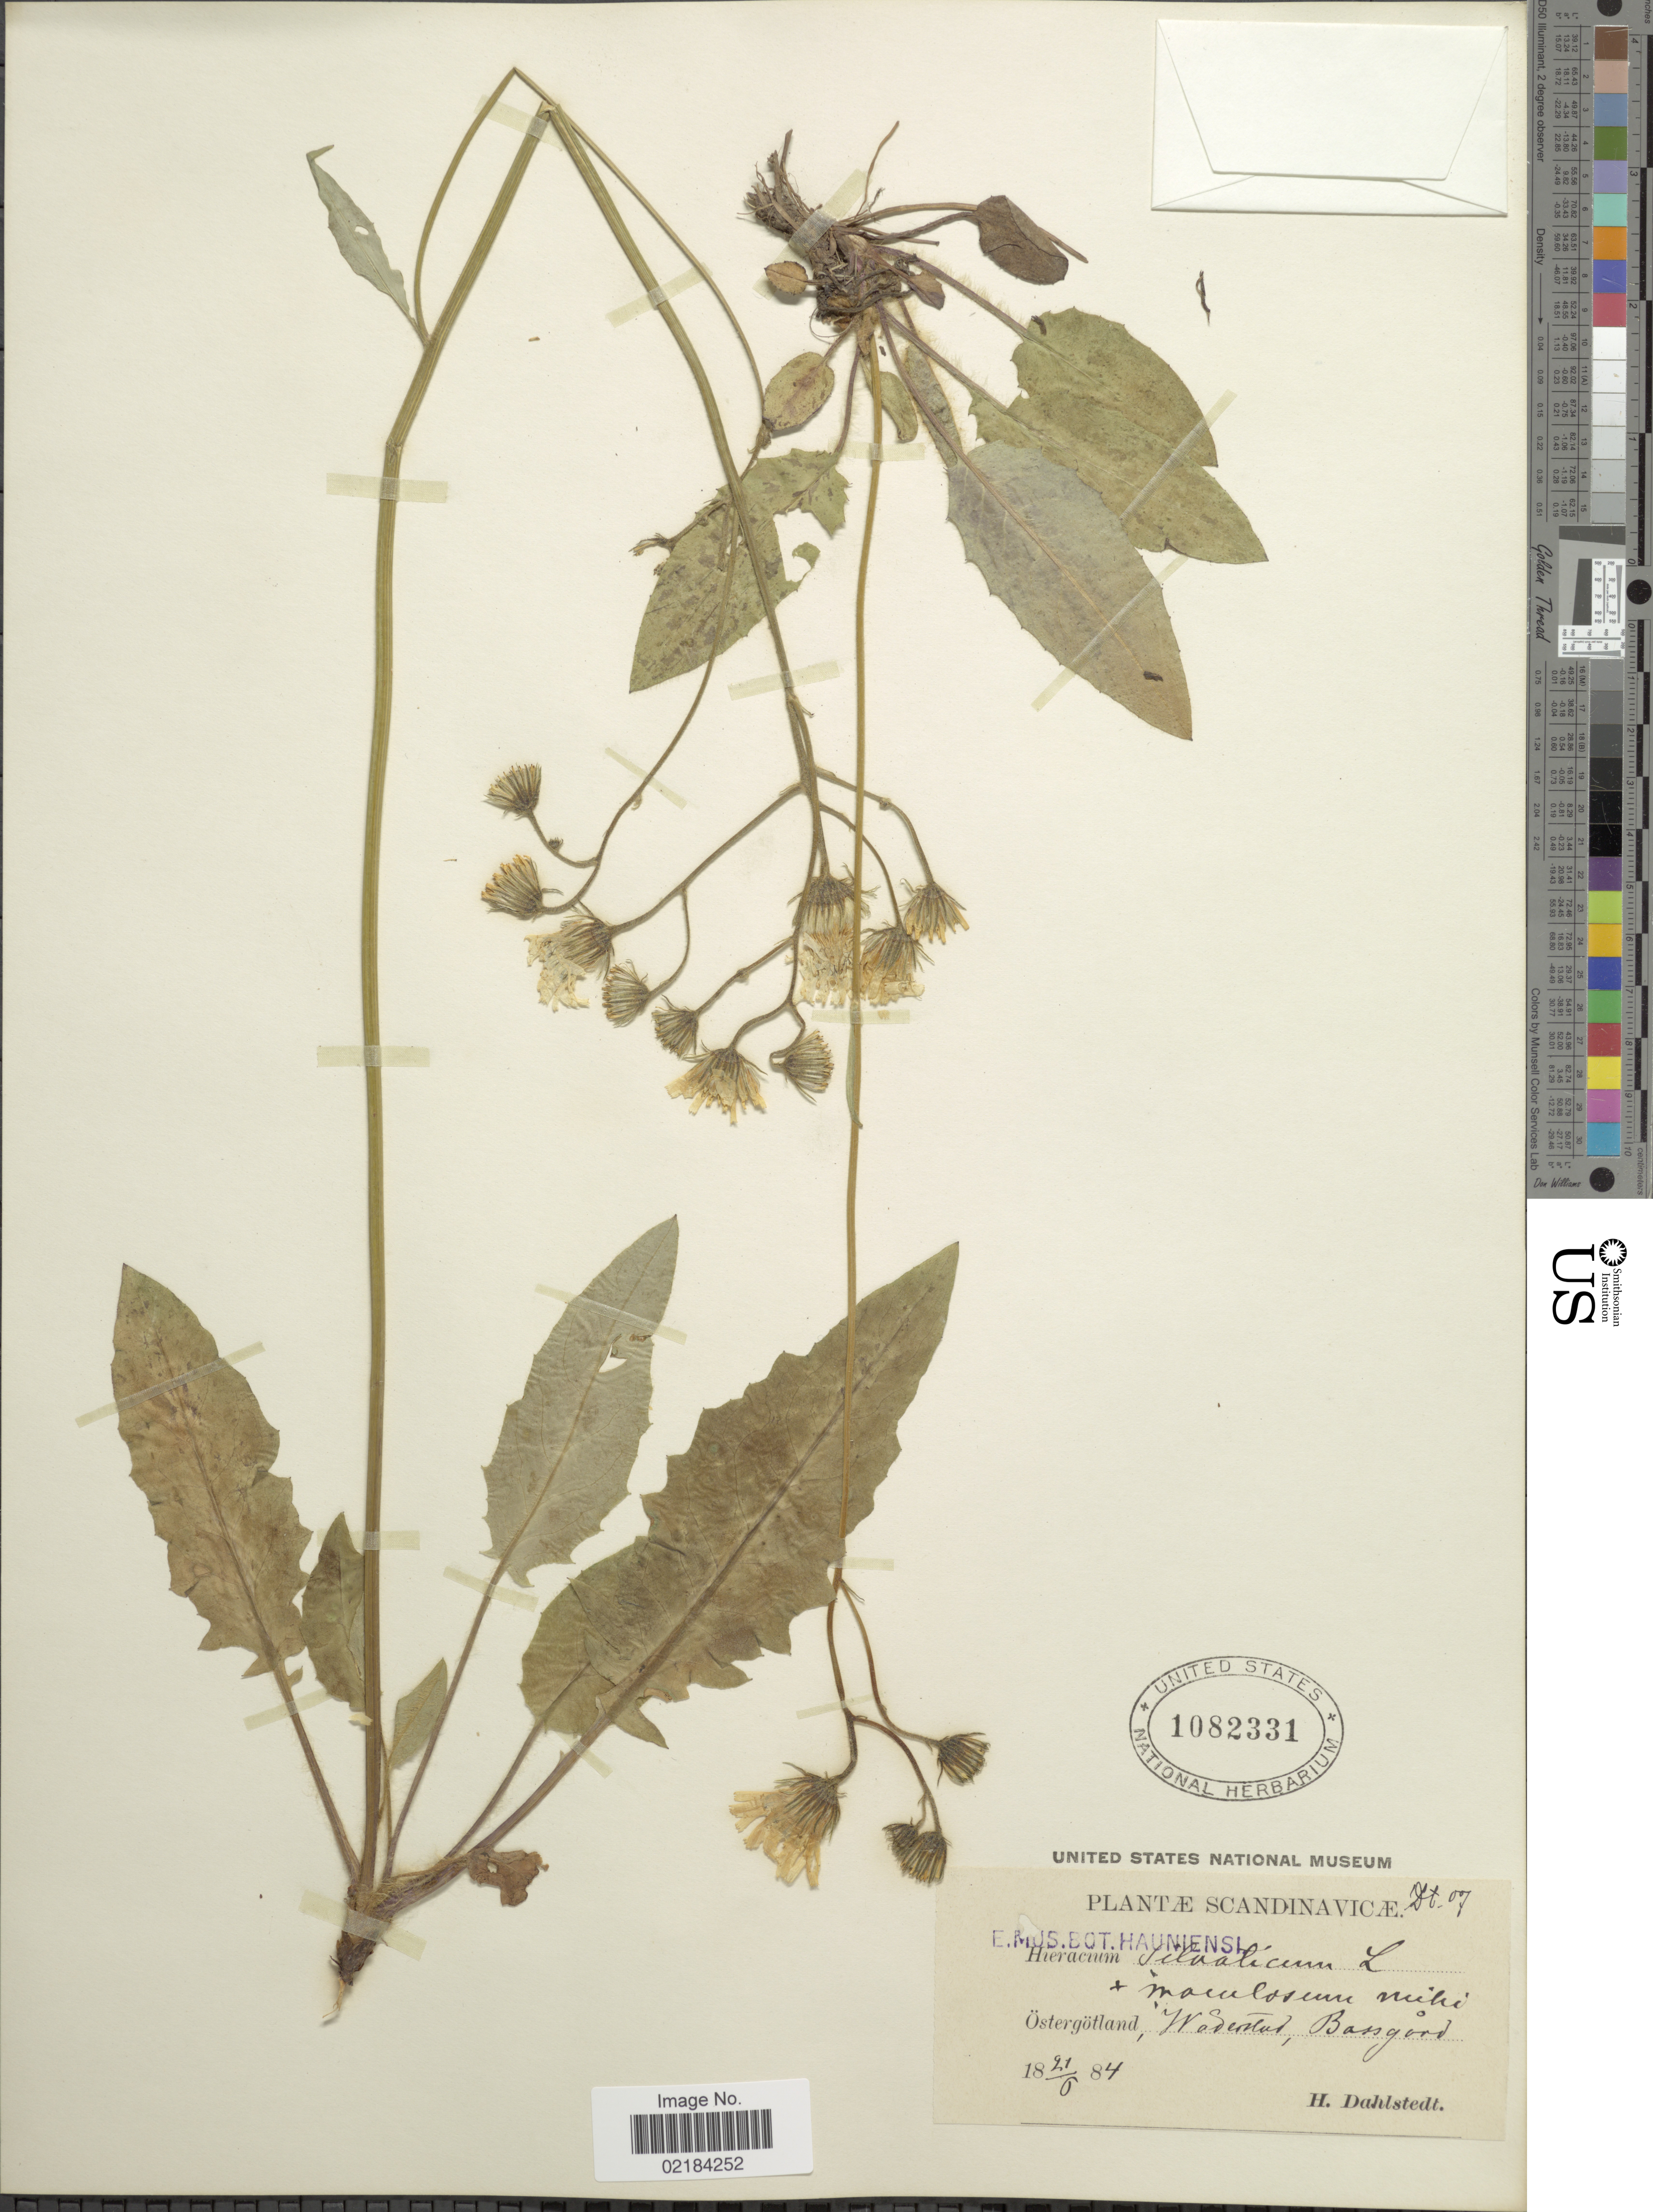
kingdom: Plantae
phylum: Tracheophyta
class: Magnoliopsida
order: Asterales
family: Asteraceae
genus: Hieracium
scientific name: Hieracium sylvaticum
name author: (L.) Gouan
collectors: H. G. Dahlstedt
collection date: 1884-06-21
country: Sweden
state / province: Östergötland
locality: Väderstad , Bössgård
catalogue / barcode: US 1082331